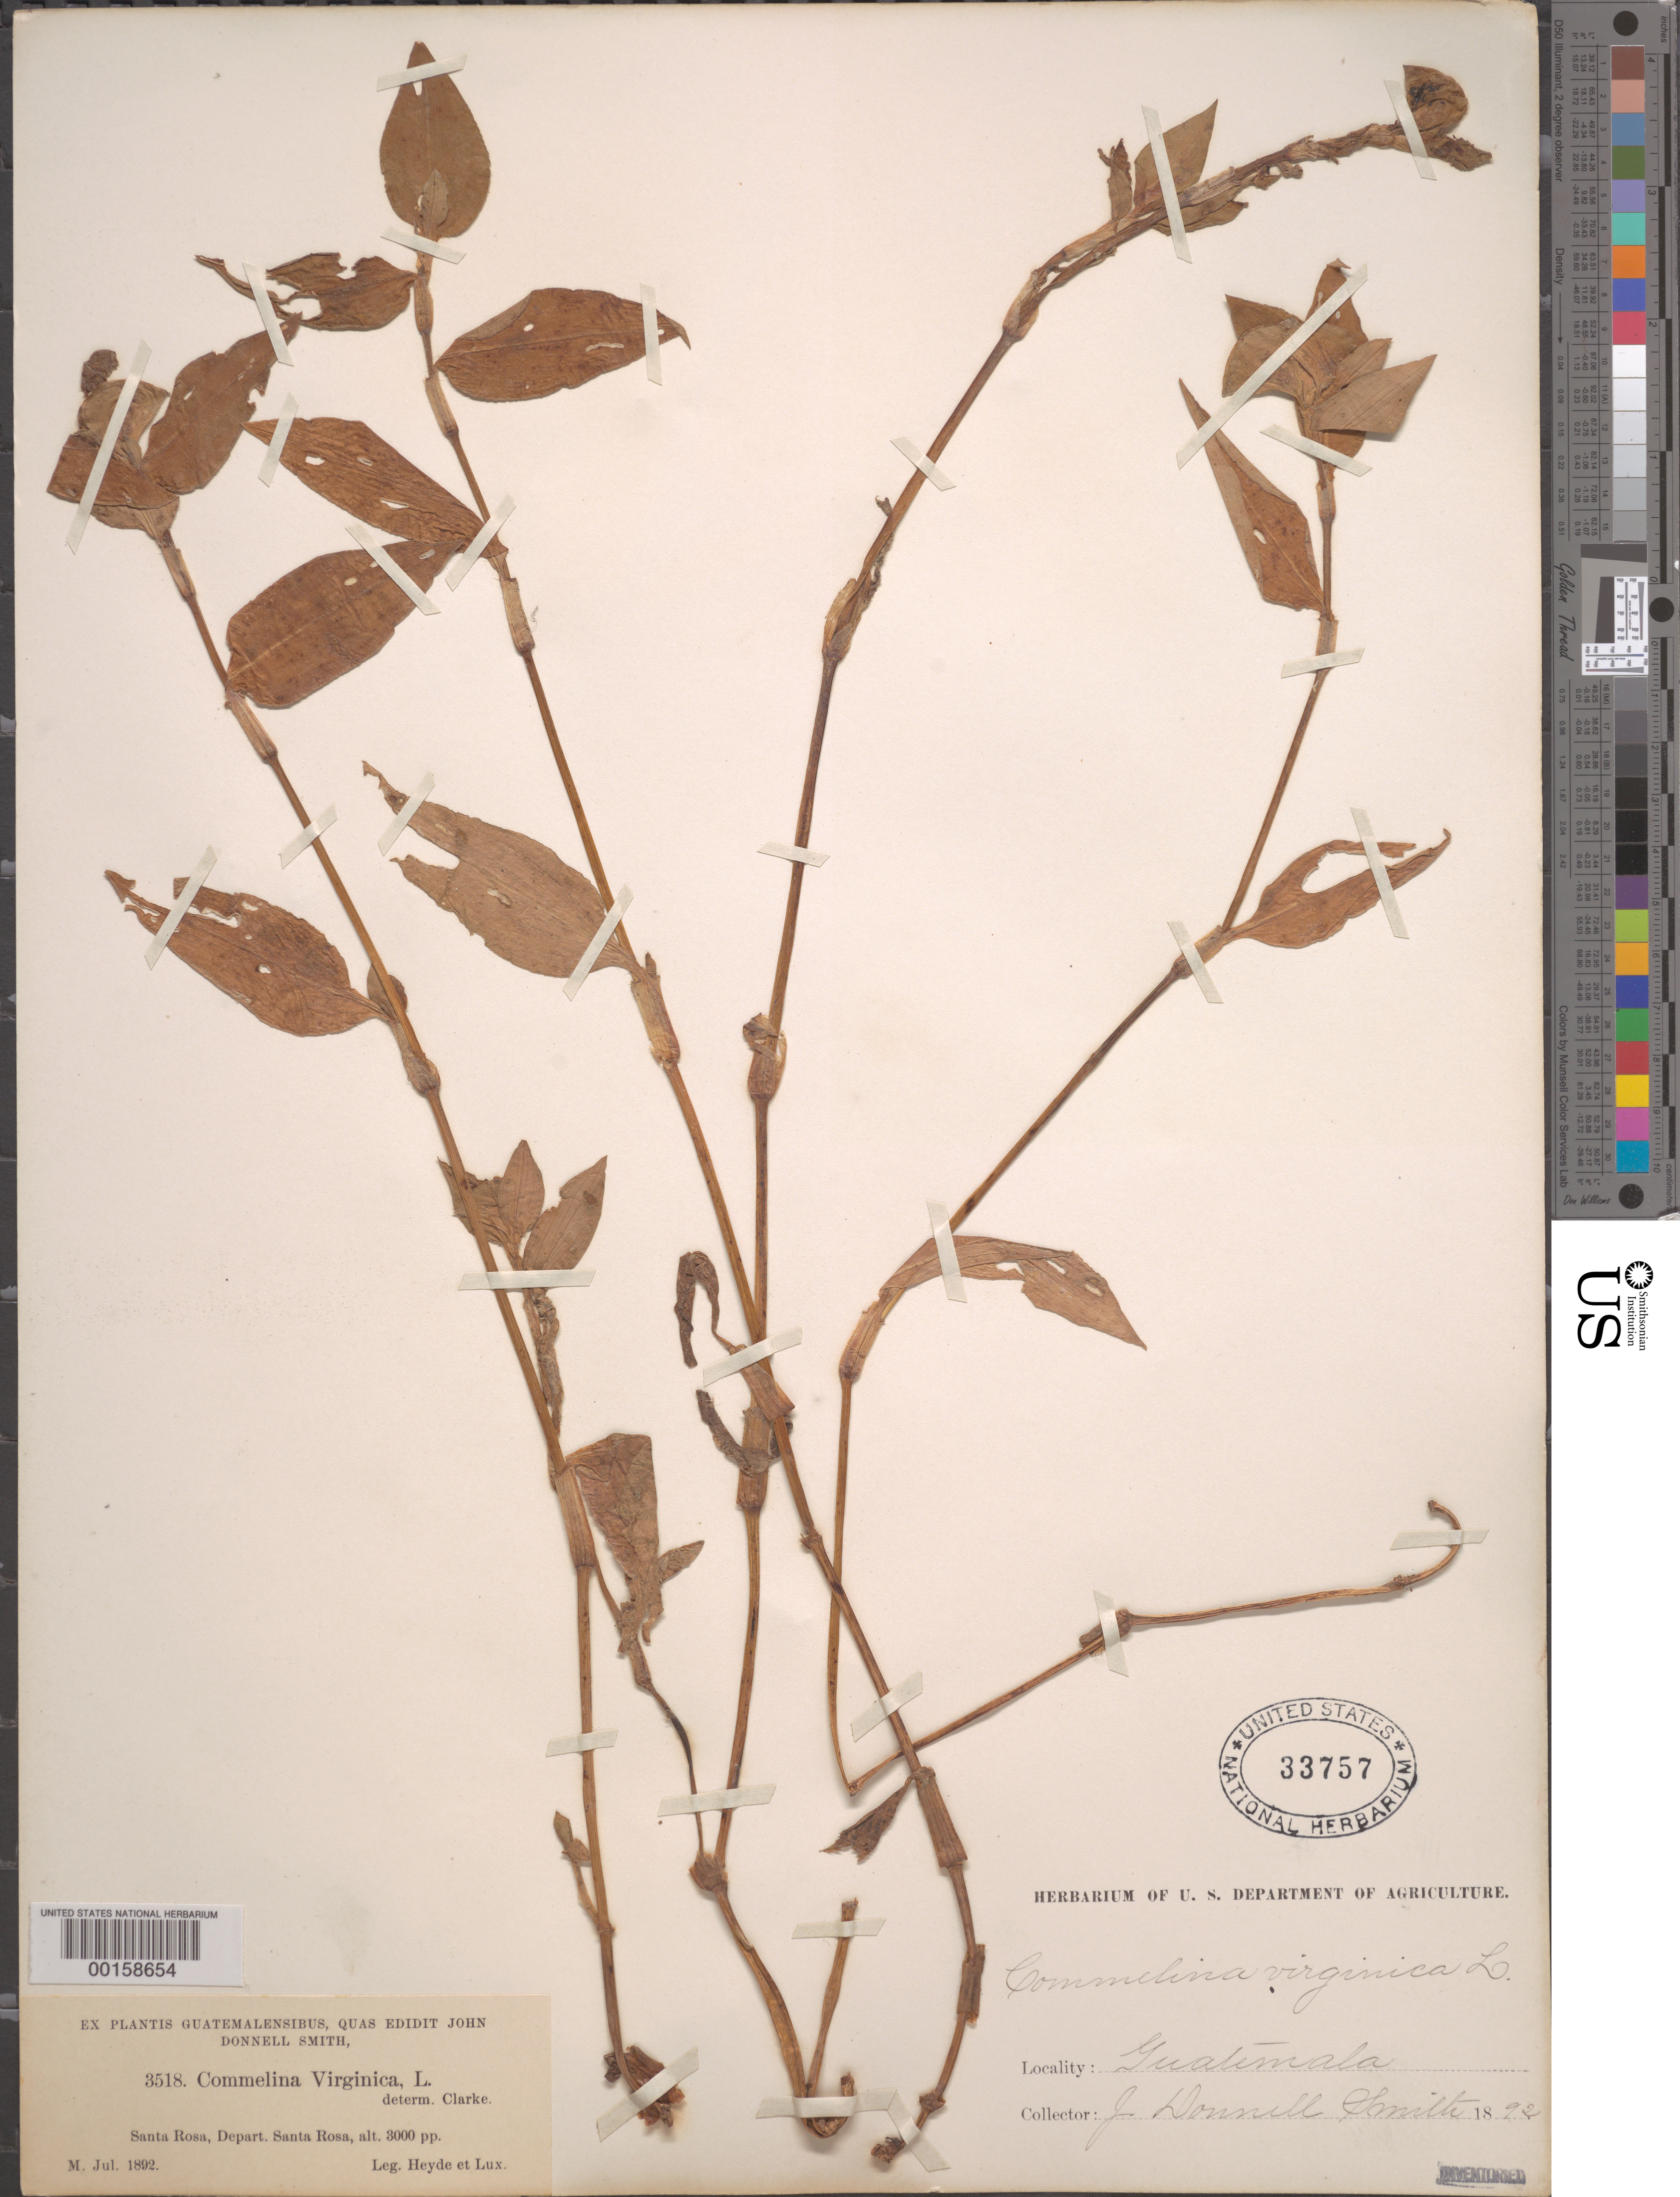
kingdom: Plantae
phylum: Tracheophyta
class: Liliopsida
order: Commelinales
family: Commelinaceae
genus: Commelina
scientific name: Commelina erecta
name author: L.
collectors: E. T. Heyde & E. Lux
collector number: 3518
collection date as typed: Jul 1892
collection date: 1892-07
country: Guatemala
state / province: Santa Rosa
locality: Santa Rosa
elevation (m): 915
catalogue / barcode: US 33757